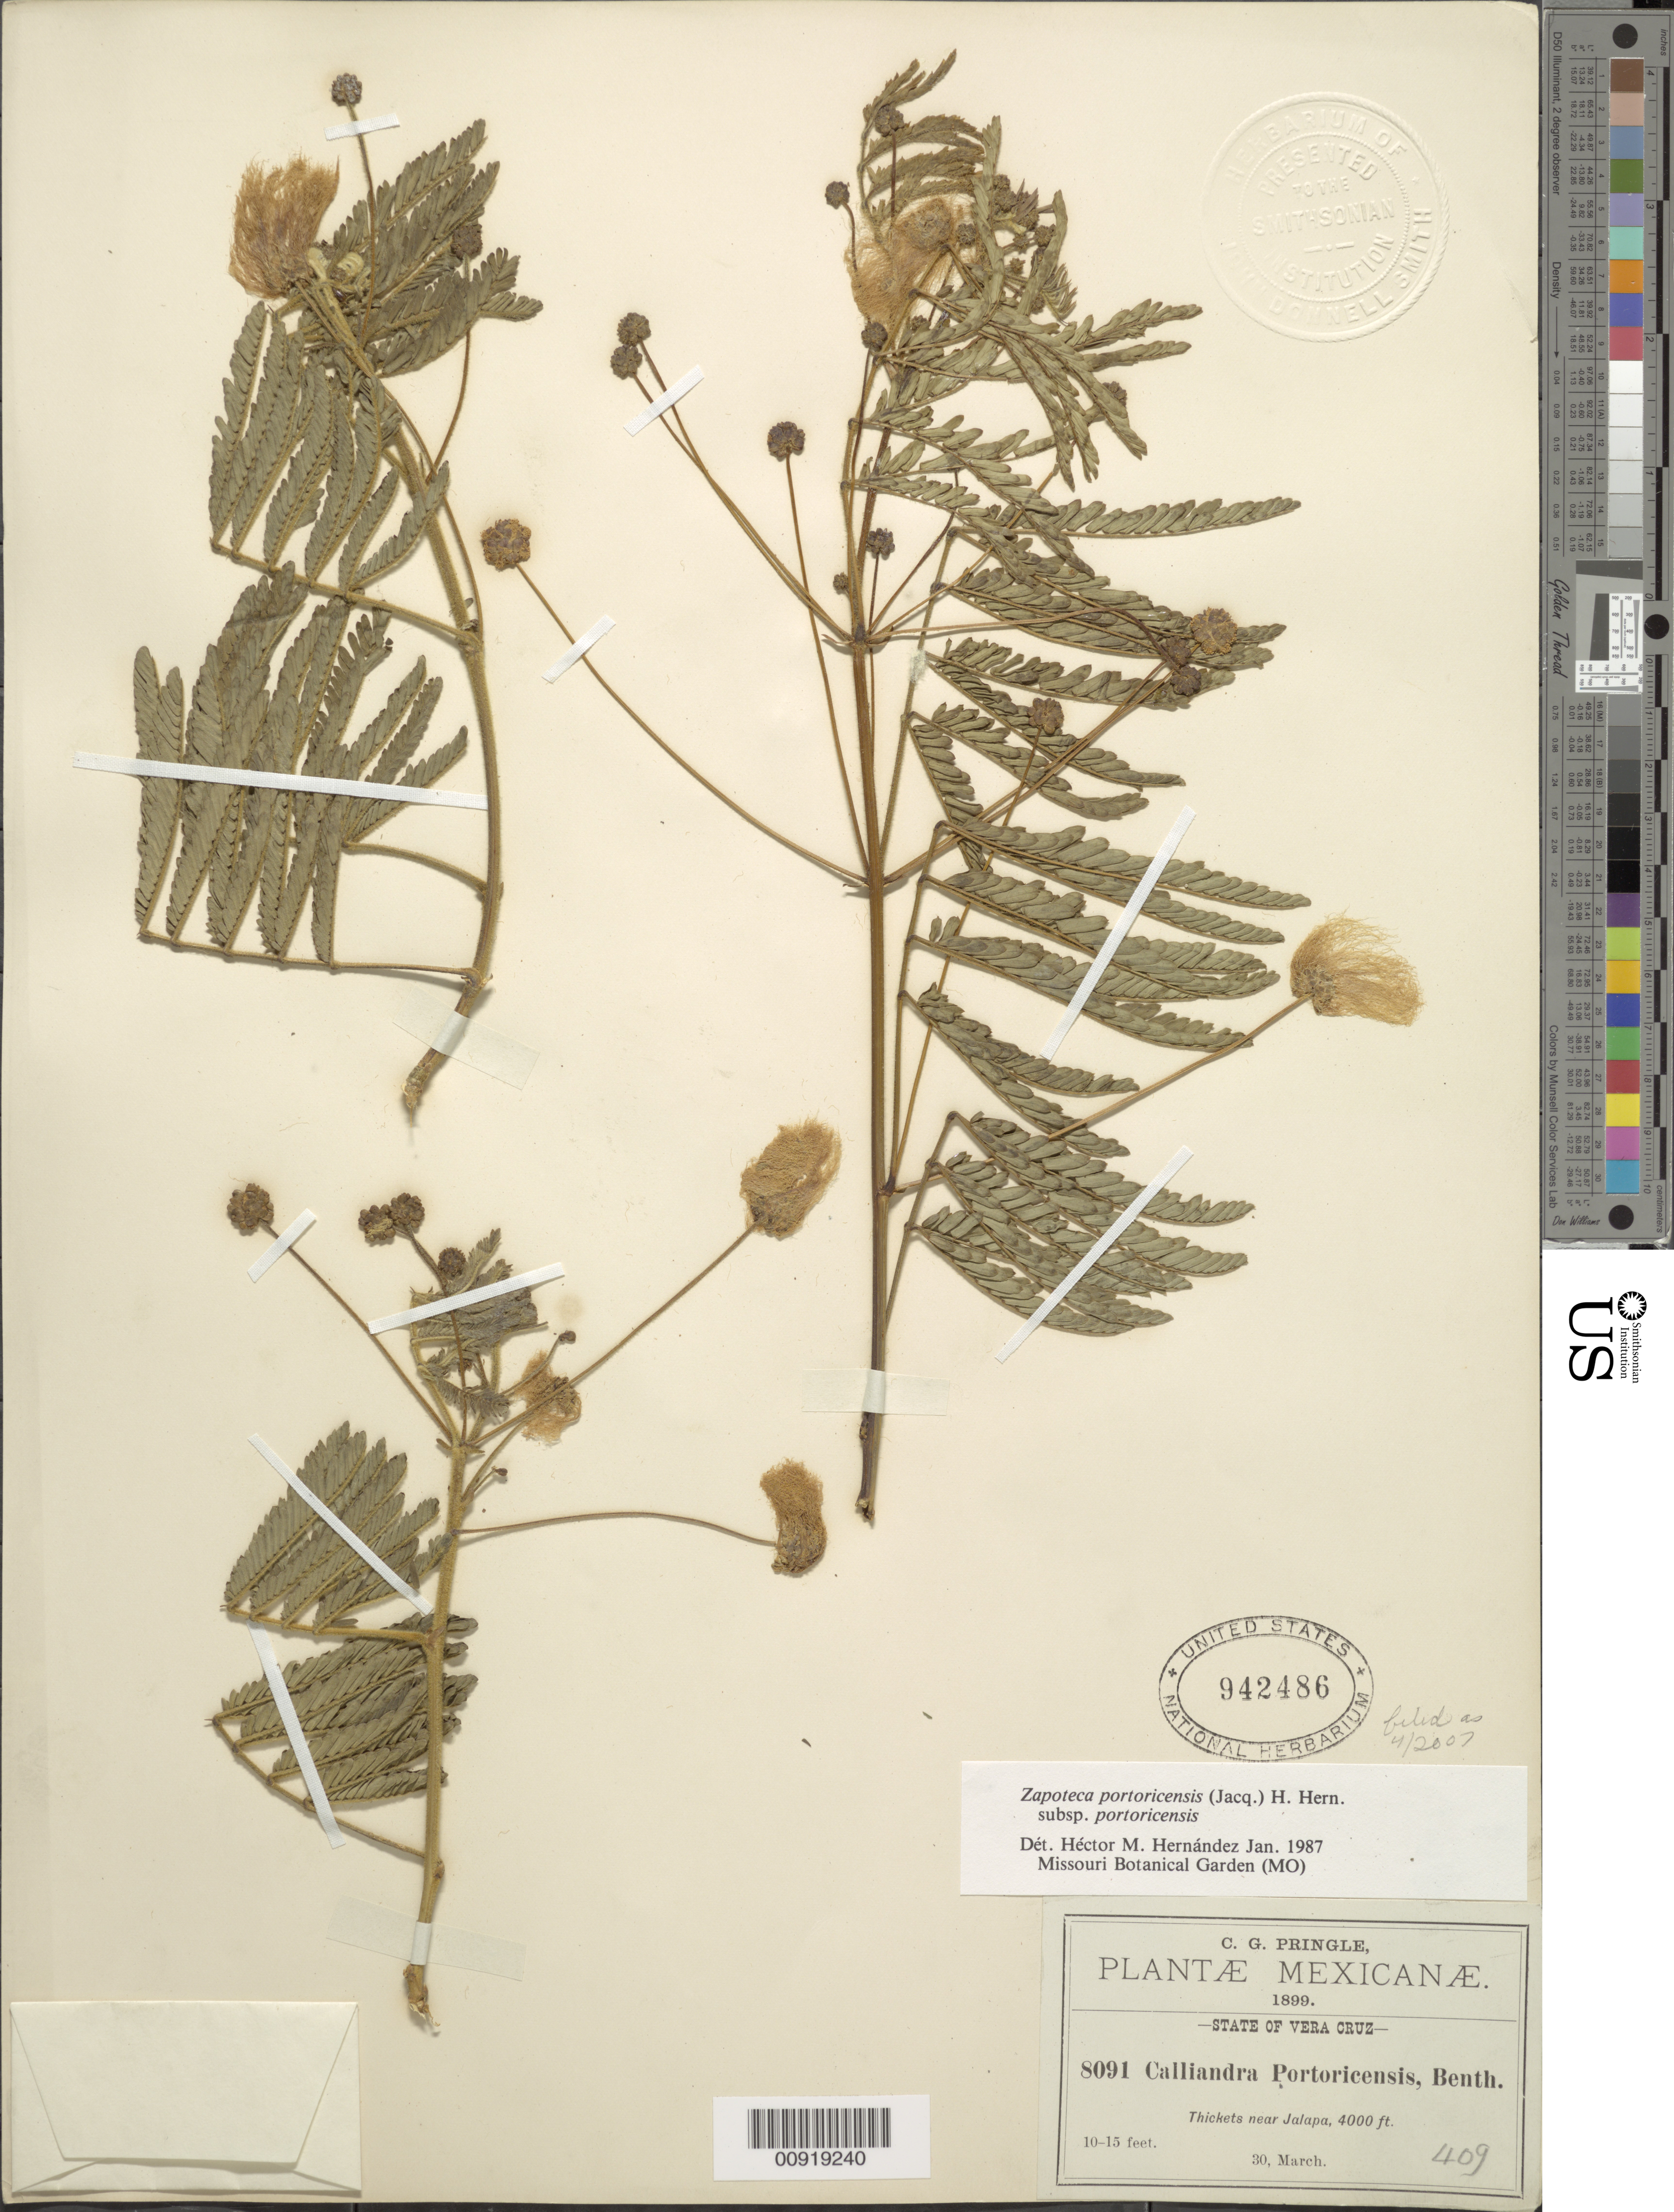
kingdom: Plantae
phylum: Tracheophyta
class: Magnoliopsida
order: Fabales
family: Fabaceae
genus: Zapoteca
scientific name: Zapoteca portoricensis subsp. portoricensis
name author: (Jacq.) H.M. Hern.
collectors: C. G. Pringle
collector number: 8091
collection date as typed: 30 Mar 1899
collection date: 1899-03-30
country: Mexico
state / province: Veracruz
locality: Near Jalapa.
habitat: Thickets.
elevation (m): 1219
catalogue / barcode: US 942486